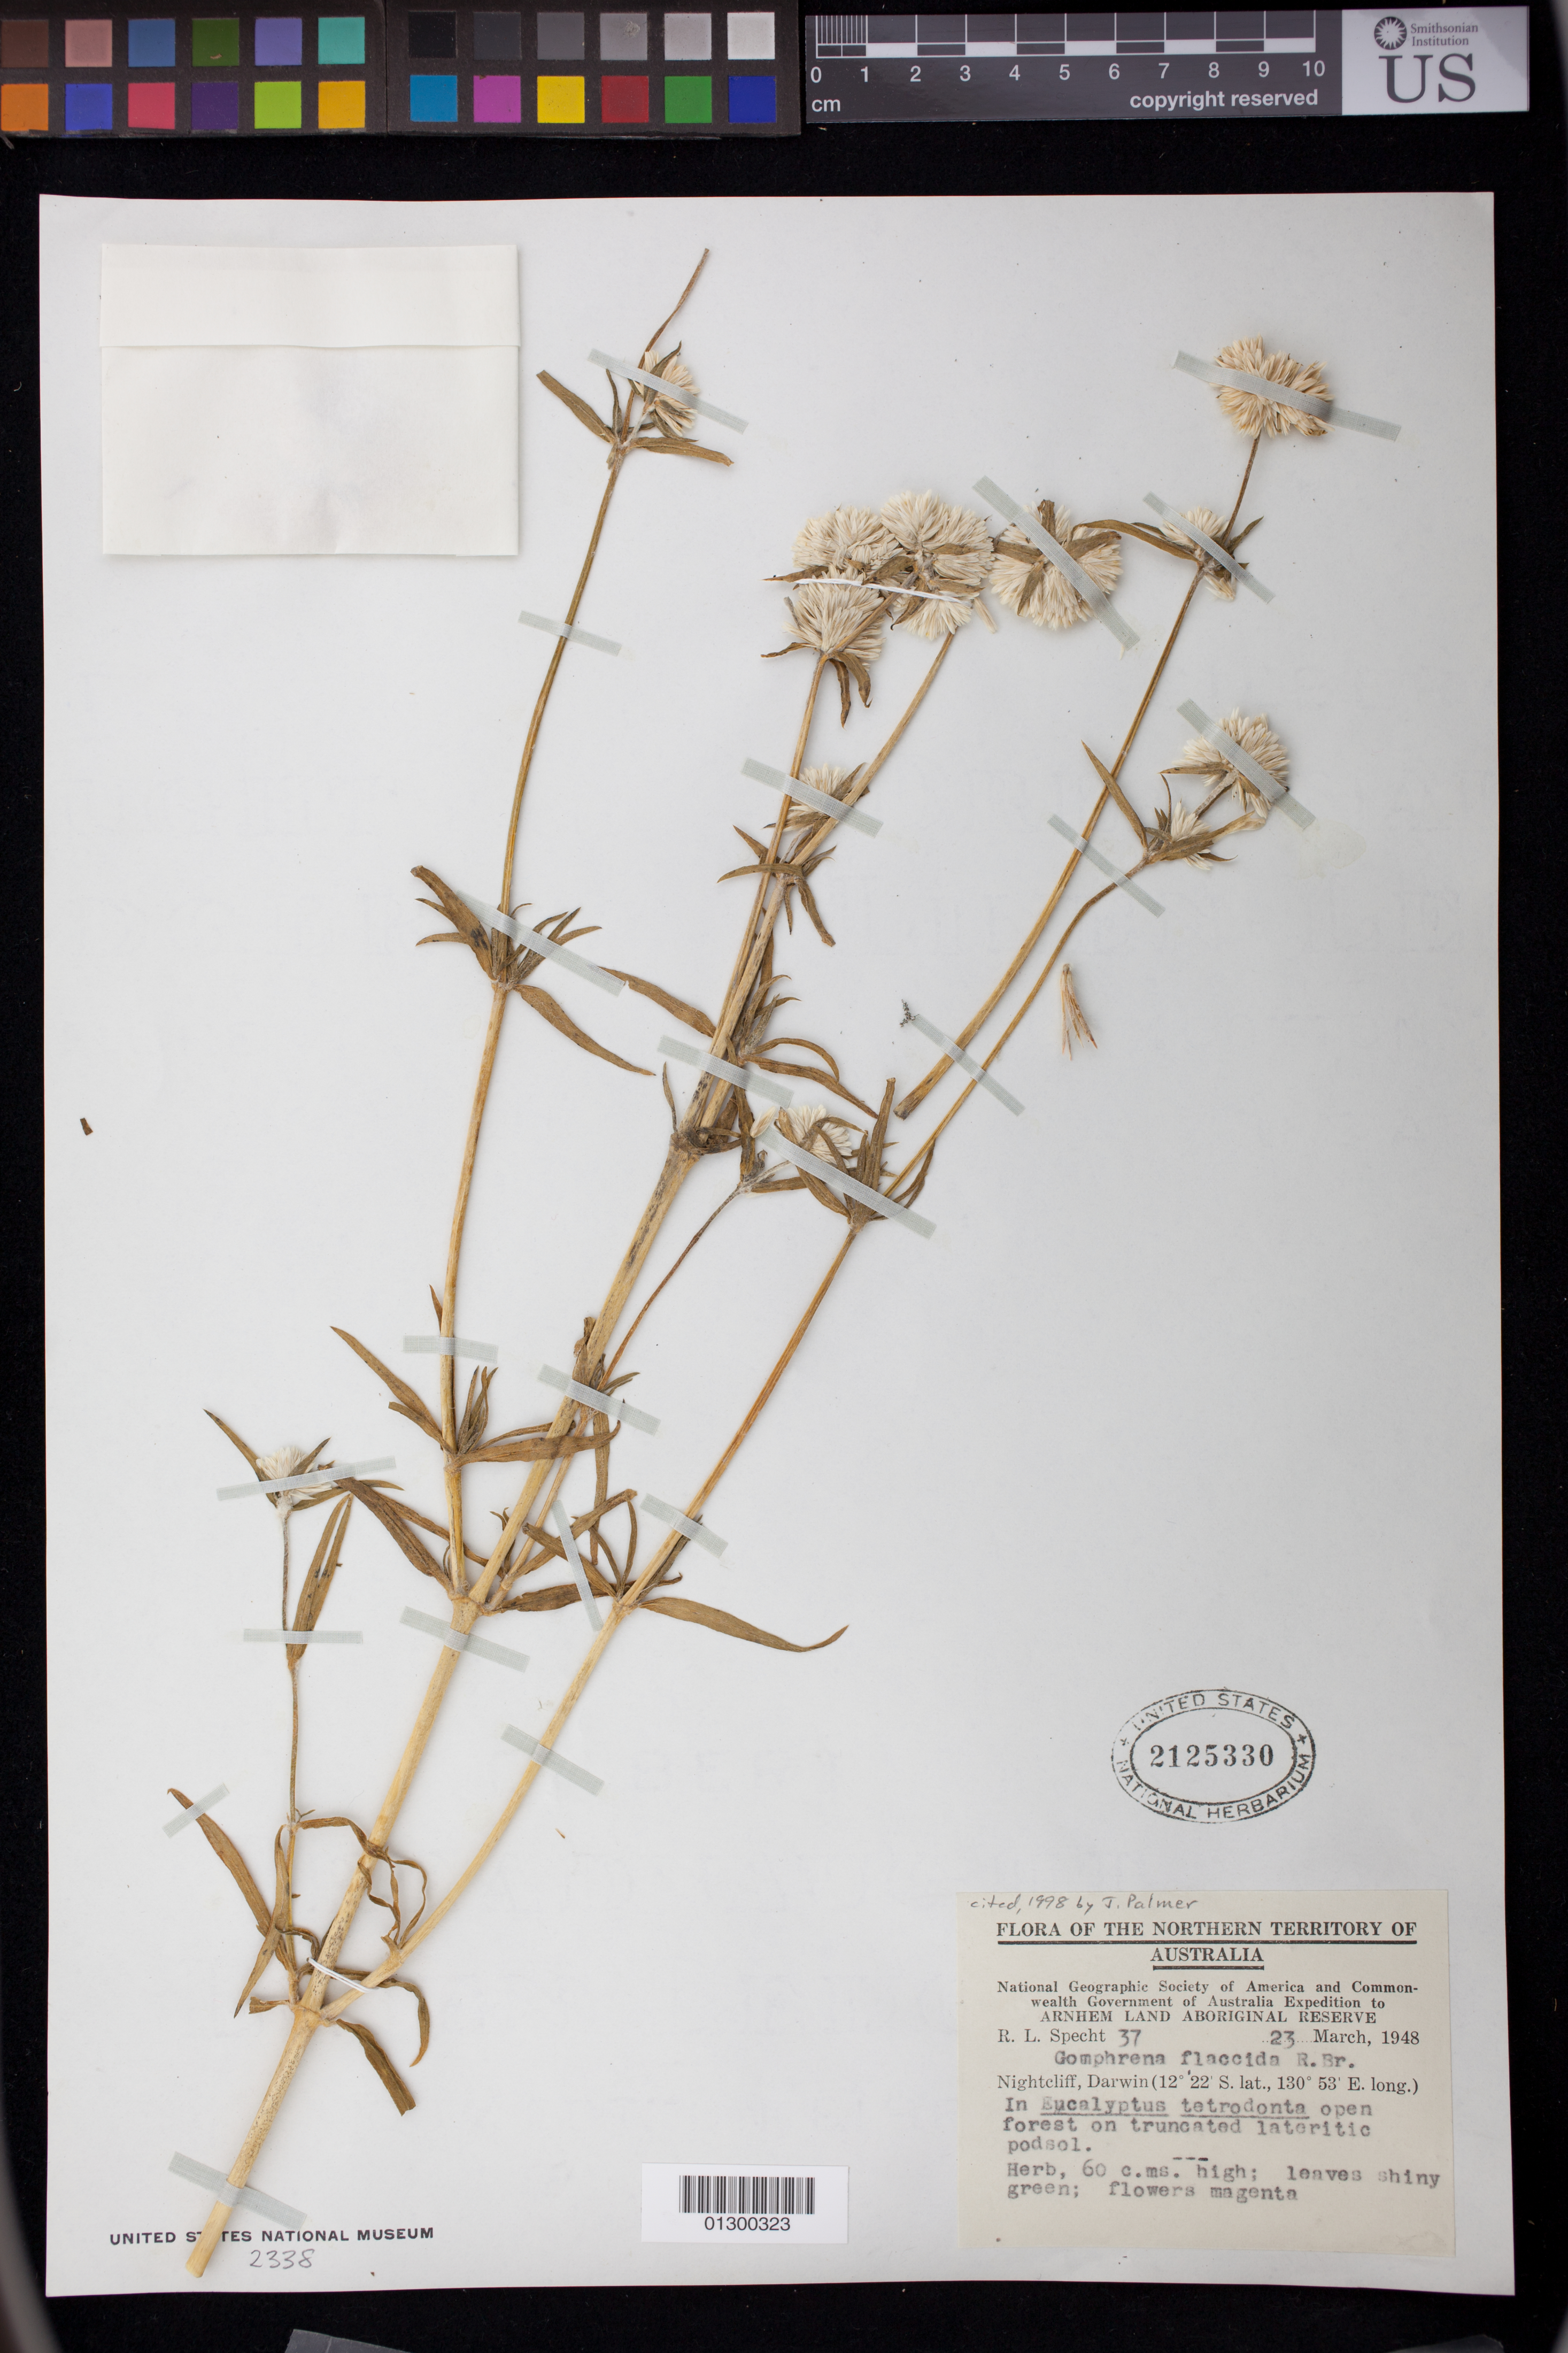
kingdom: Plantae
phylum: Tracheophyta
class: Magnoliopsida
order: Caryophyllales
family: Amaranthaceae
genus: Gomphrena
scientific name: Gomphrena flaccida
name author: R. Br.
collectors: R. L. Specht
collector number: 37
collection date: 1948-03-23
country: Australia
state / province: Northern Territory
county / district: Darwin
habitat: In Eucalyptus tetrondonta open forest on truncated lateritic podsol.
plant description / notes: Herb 60 cm. high; leaves shiny green; flowers magenta.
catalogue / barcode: US 2125330